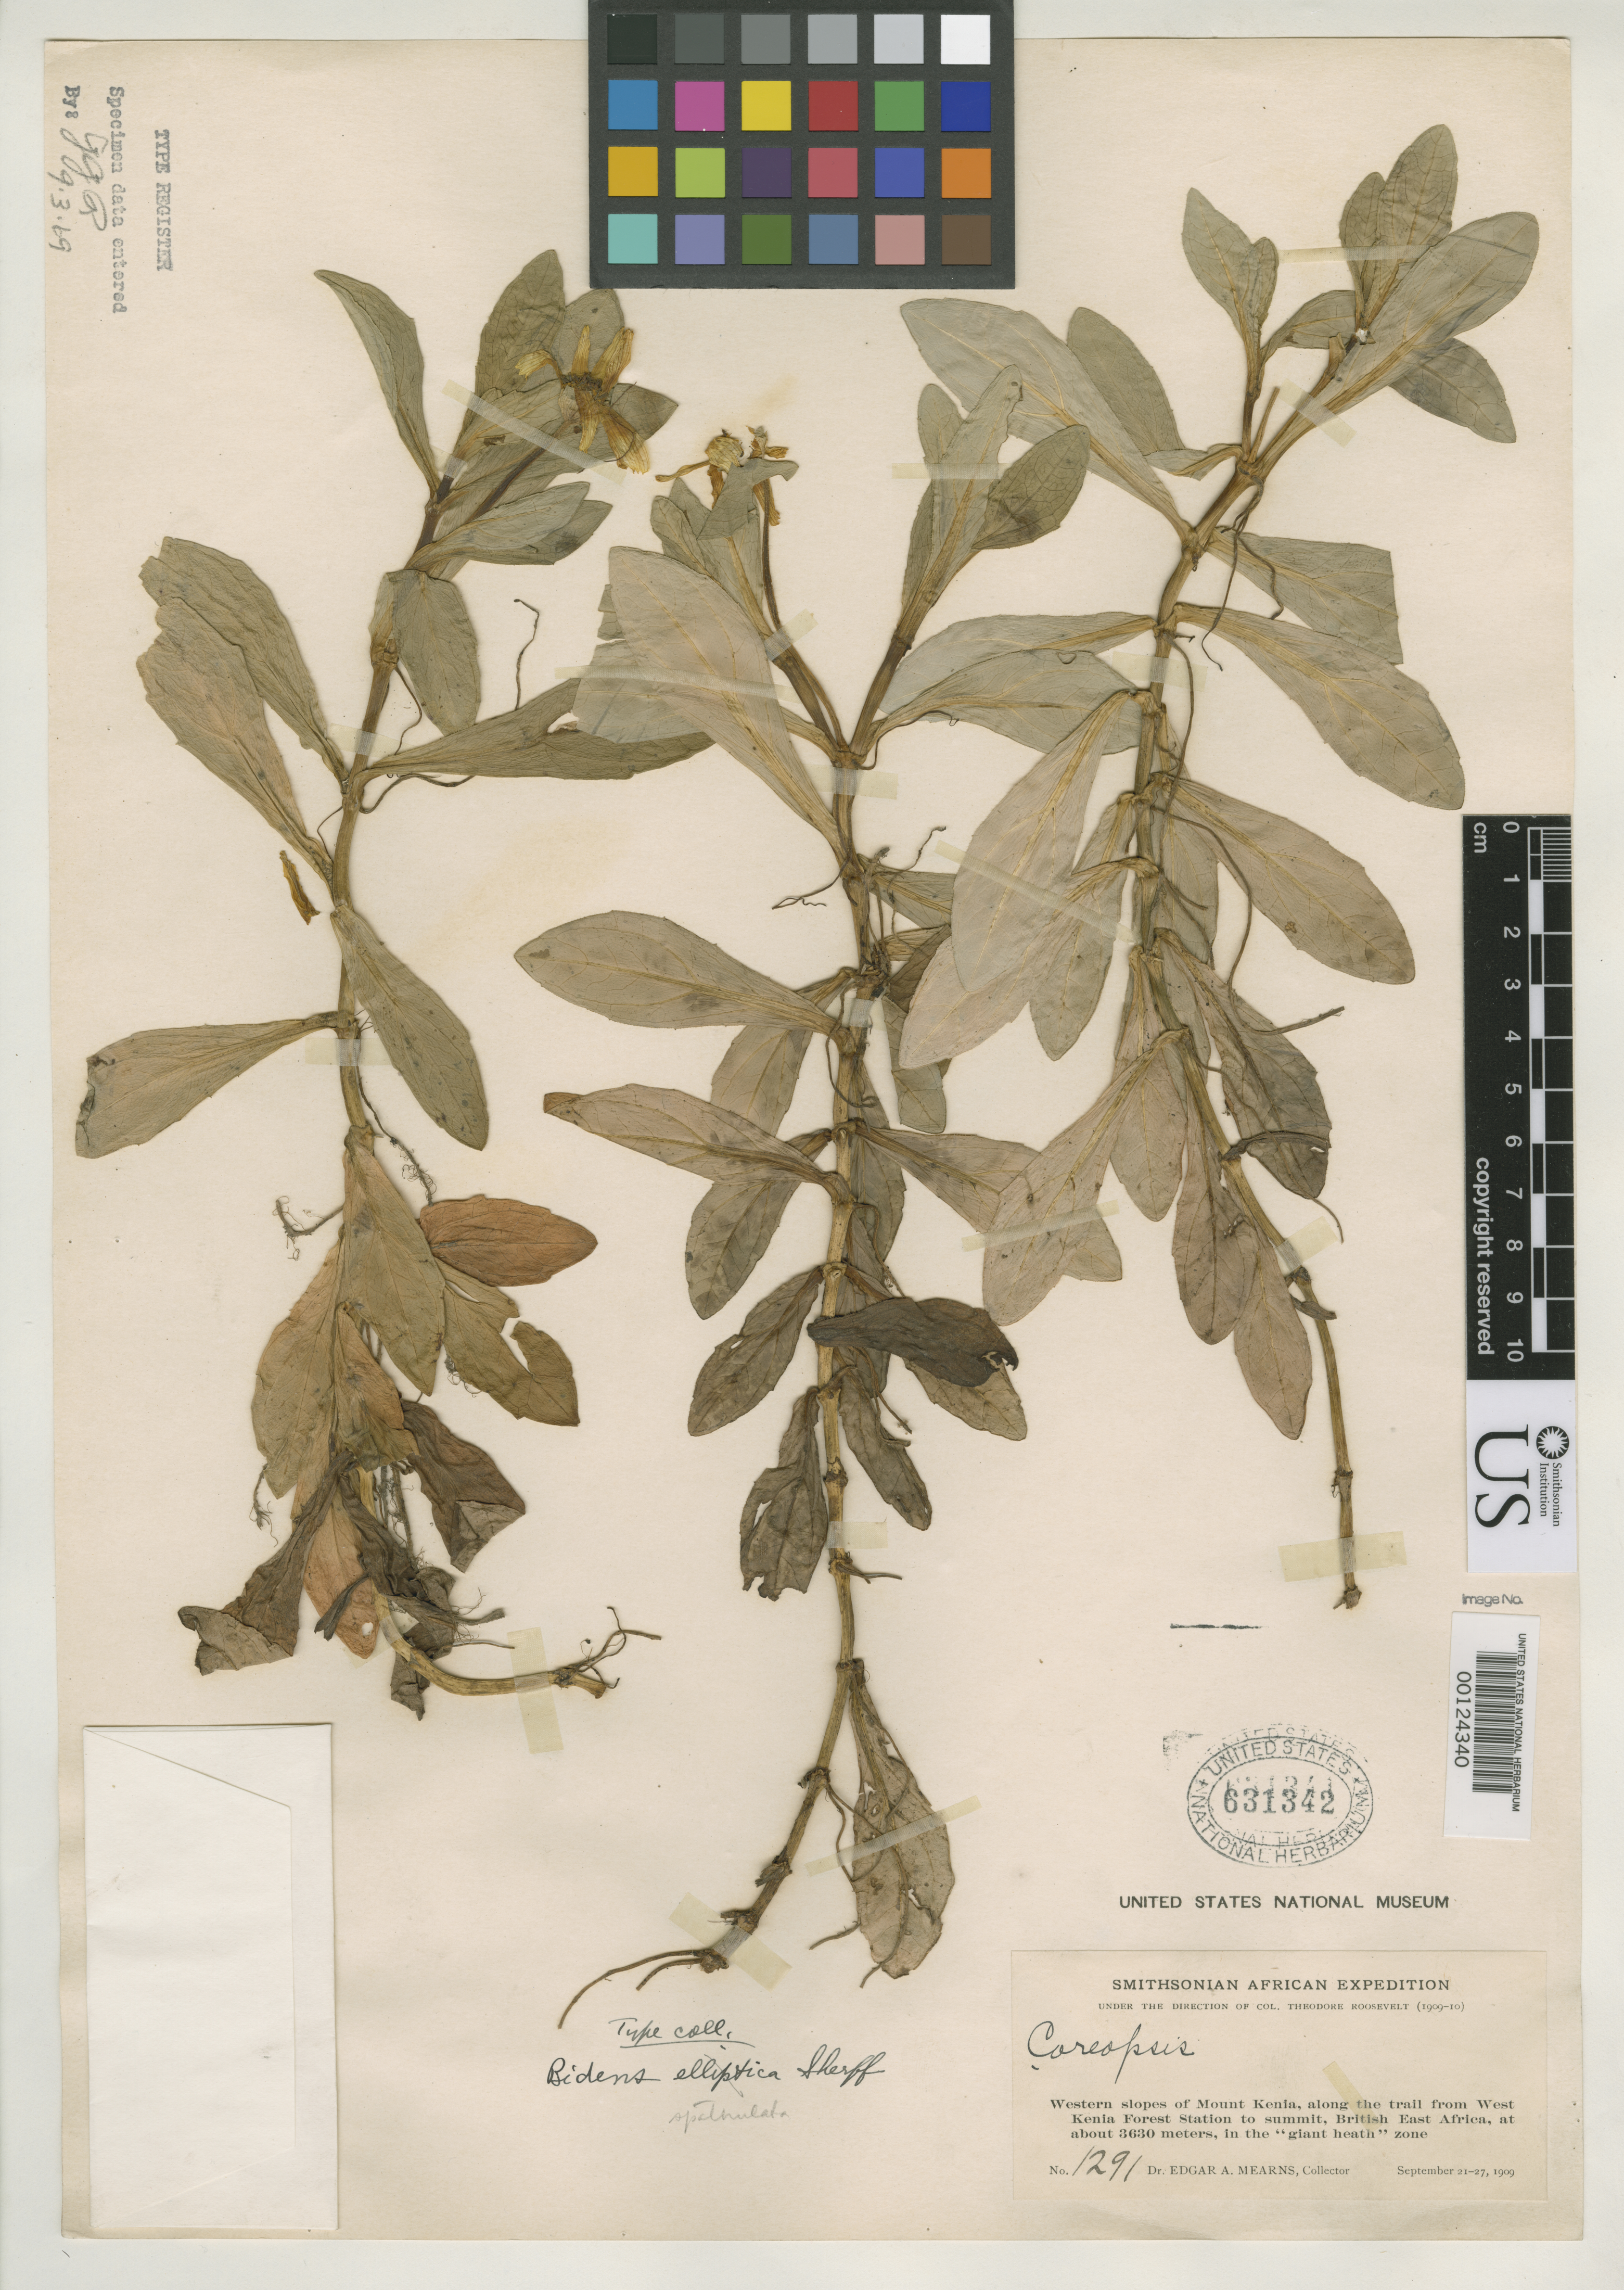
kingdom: Plantae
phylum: Tracheophyta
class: Magnoliopsida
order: Asterales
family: Asteraceae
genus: Bidens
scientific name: Bidens spathulata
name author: Sherff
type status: Holotype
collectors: E. A. Mearns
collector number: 1291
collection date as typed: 21 Sep 1909 to 27 Sep 1909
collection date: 1909-09-21/1909-09-27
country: Kenya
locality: Mount Kenya, trail from West Kenya Forest Station to summit.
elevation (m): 3630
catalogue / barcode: US 631342